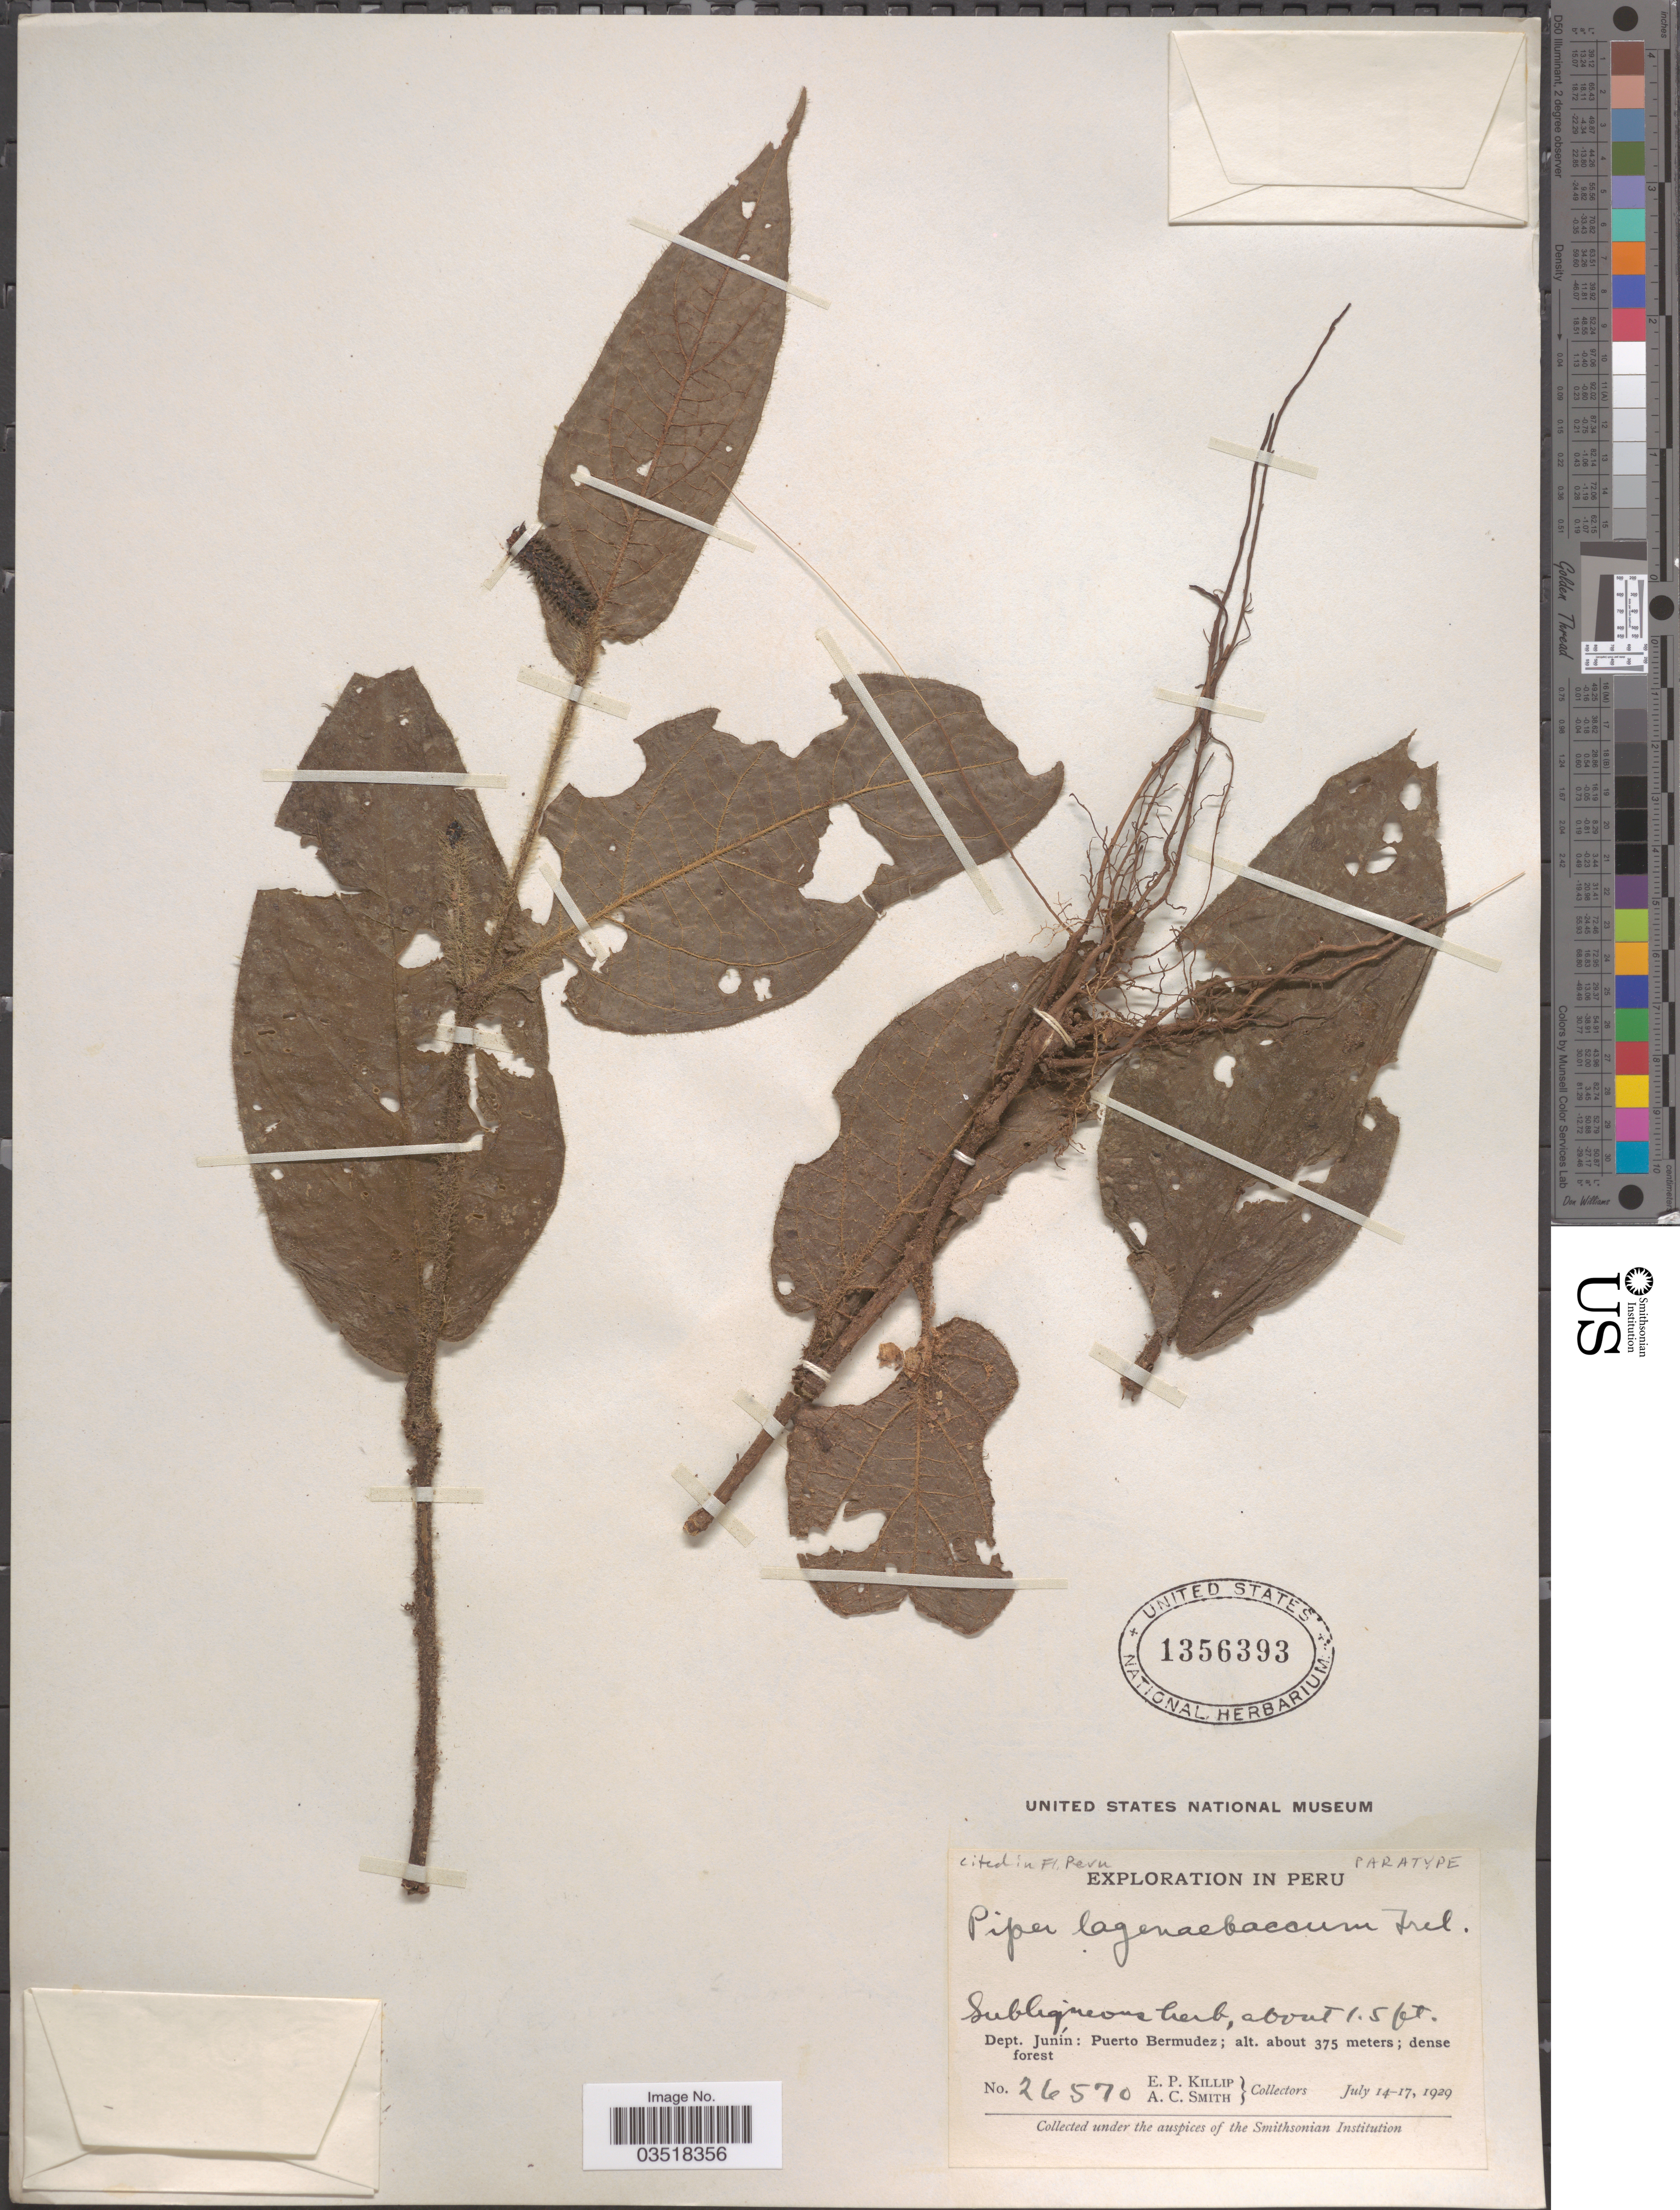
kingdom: Plantae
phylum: Tracheophyta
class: Magnoliopsida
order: Piperales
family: Piperaceae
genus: Piper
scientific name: Piper lagenaebaccum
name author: Trel. in J.F. Macbr.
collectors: E. P. Killip & A. C. Smith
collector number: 26570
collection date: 1929-07-14/1929-07-17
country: Peru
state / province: Junín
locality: Dept. Junín: Puerto Bermudez.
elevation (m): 375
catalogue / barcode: US 1356393